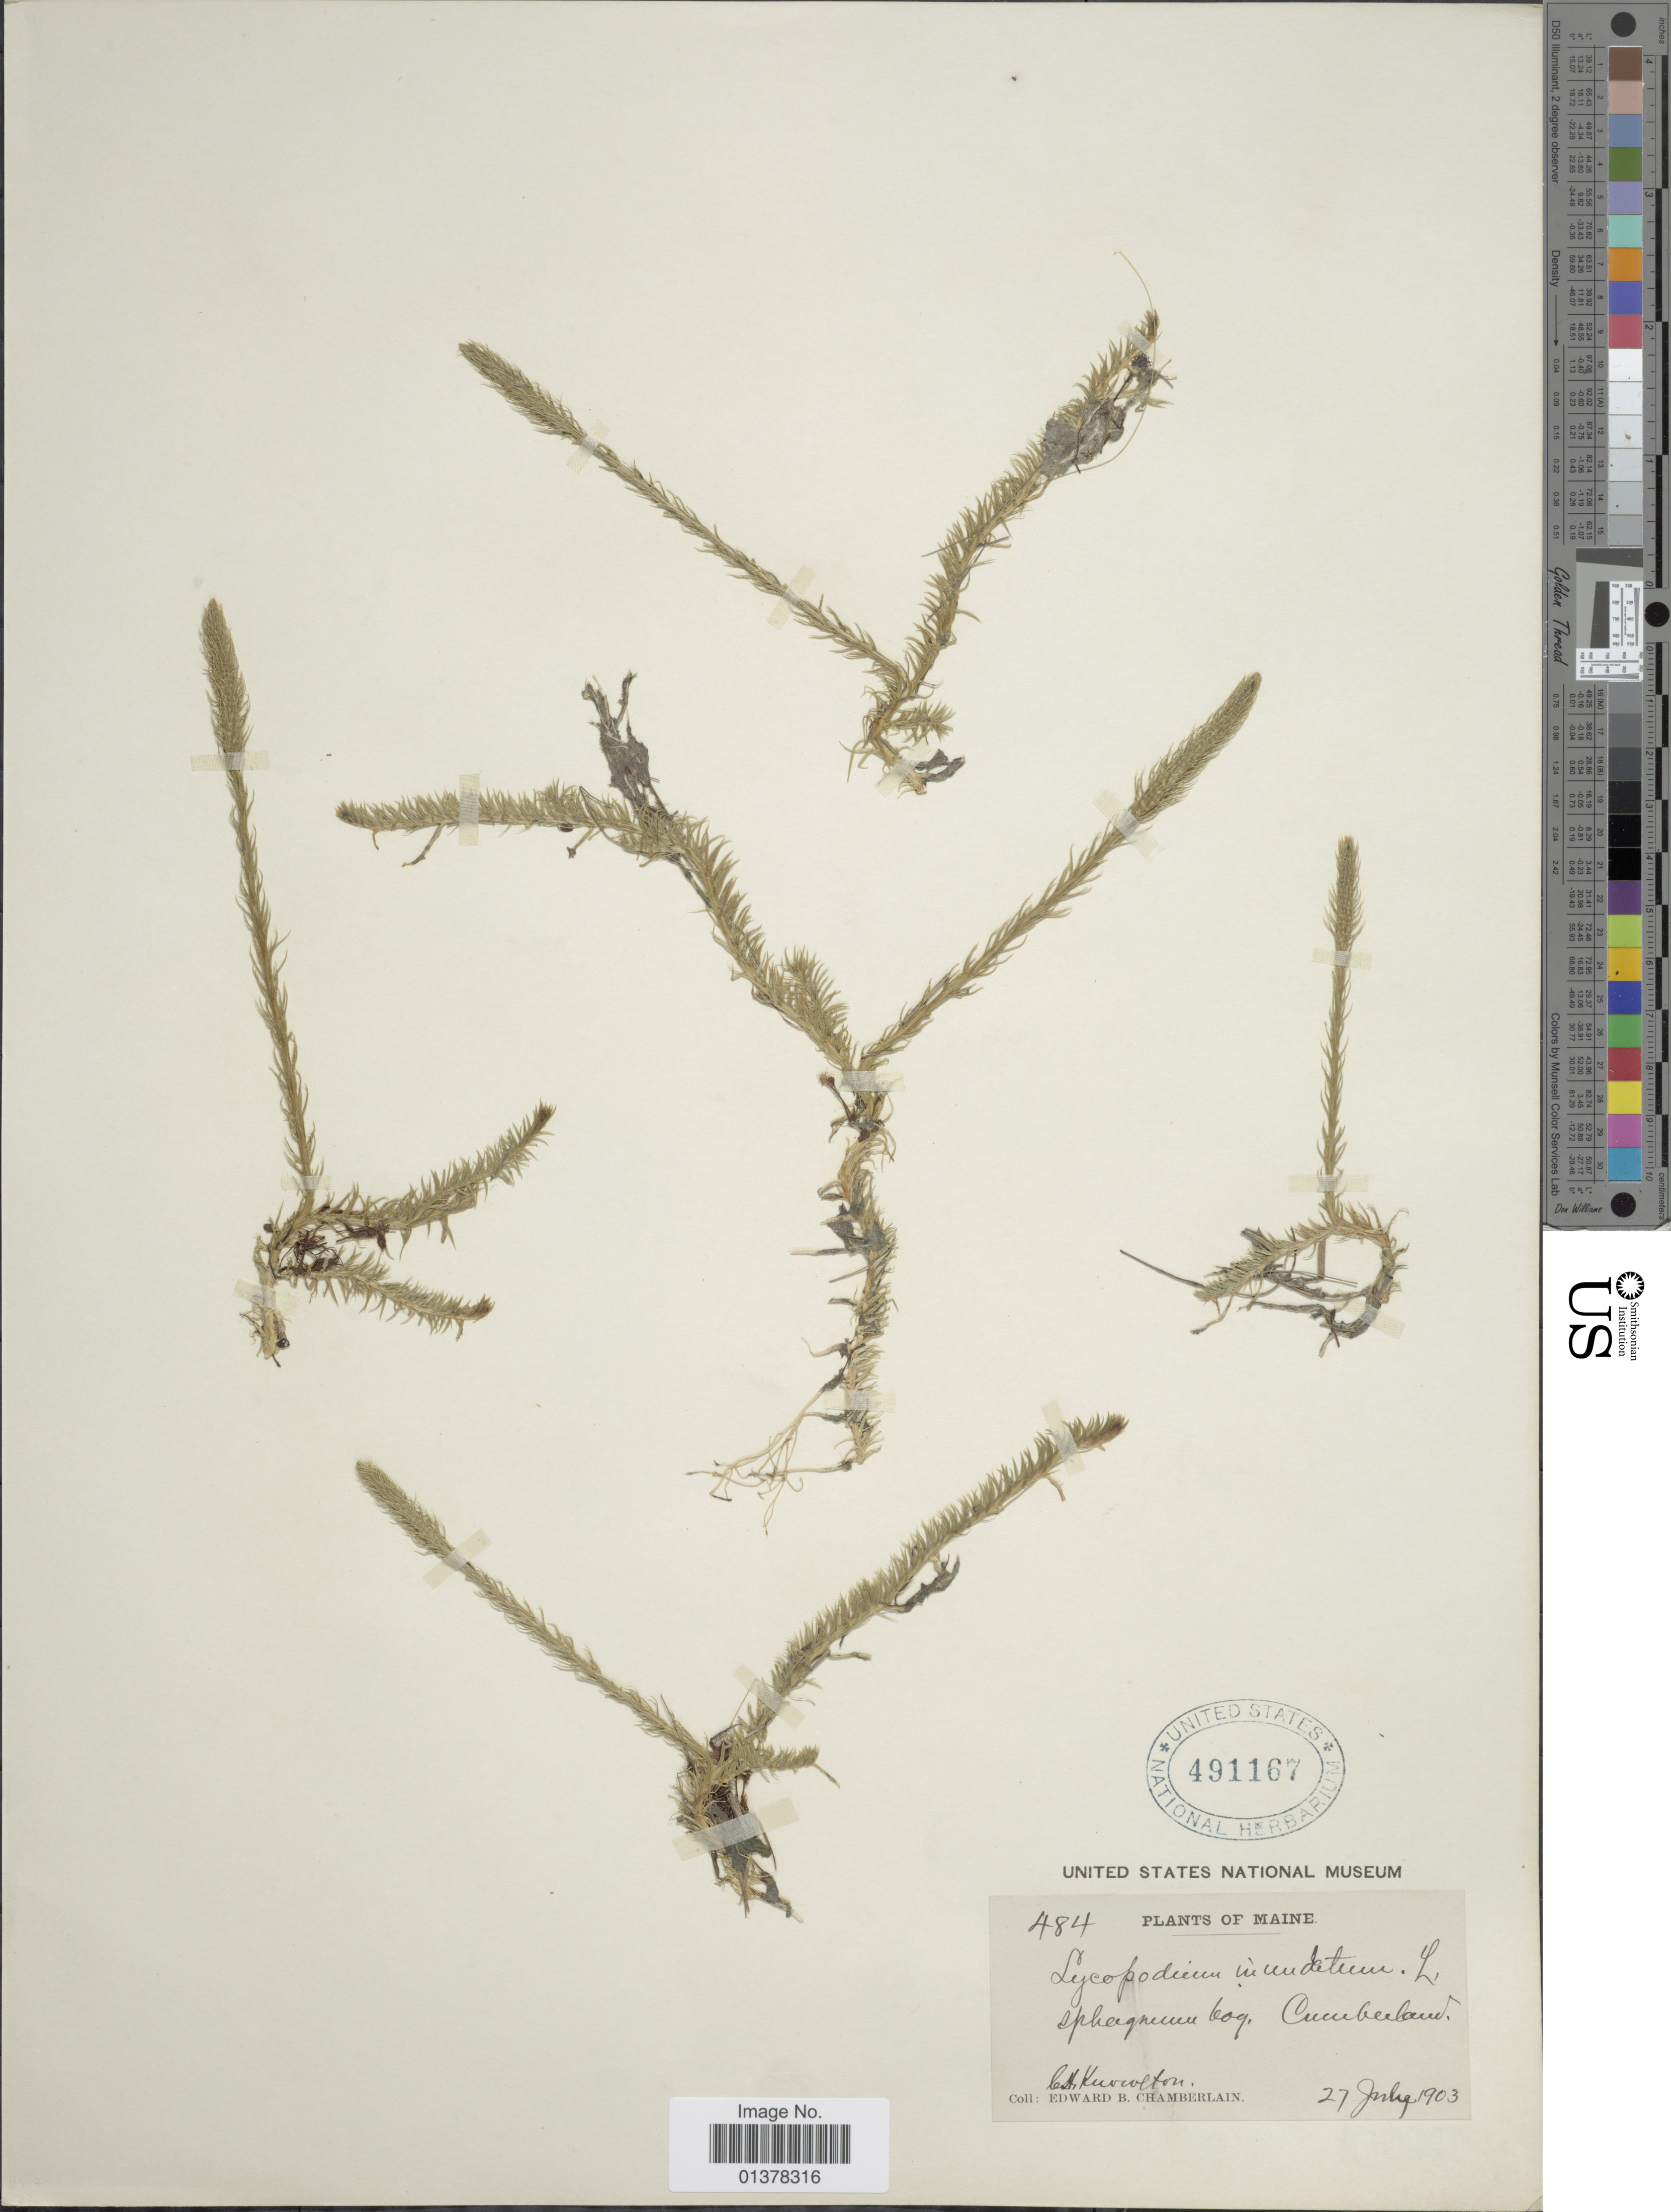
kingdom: Plantae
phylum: Tracheophyta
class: Lycopodiopsida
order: Lycopodiales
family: Lycopodiaceae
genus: Lycopodiella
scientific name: Lycopodiella inundata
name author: (L.) Holub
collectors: C. H. Knowlton & E. Chamberlain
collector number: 484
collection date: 1903-07-27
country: United States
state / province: Maine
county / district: Cumberland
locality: Cumberland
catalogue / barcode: US 491167